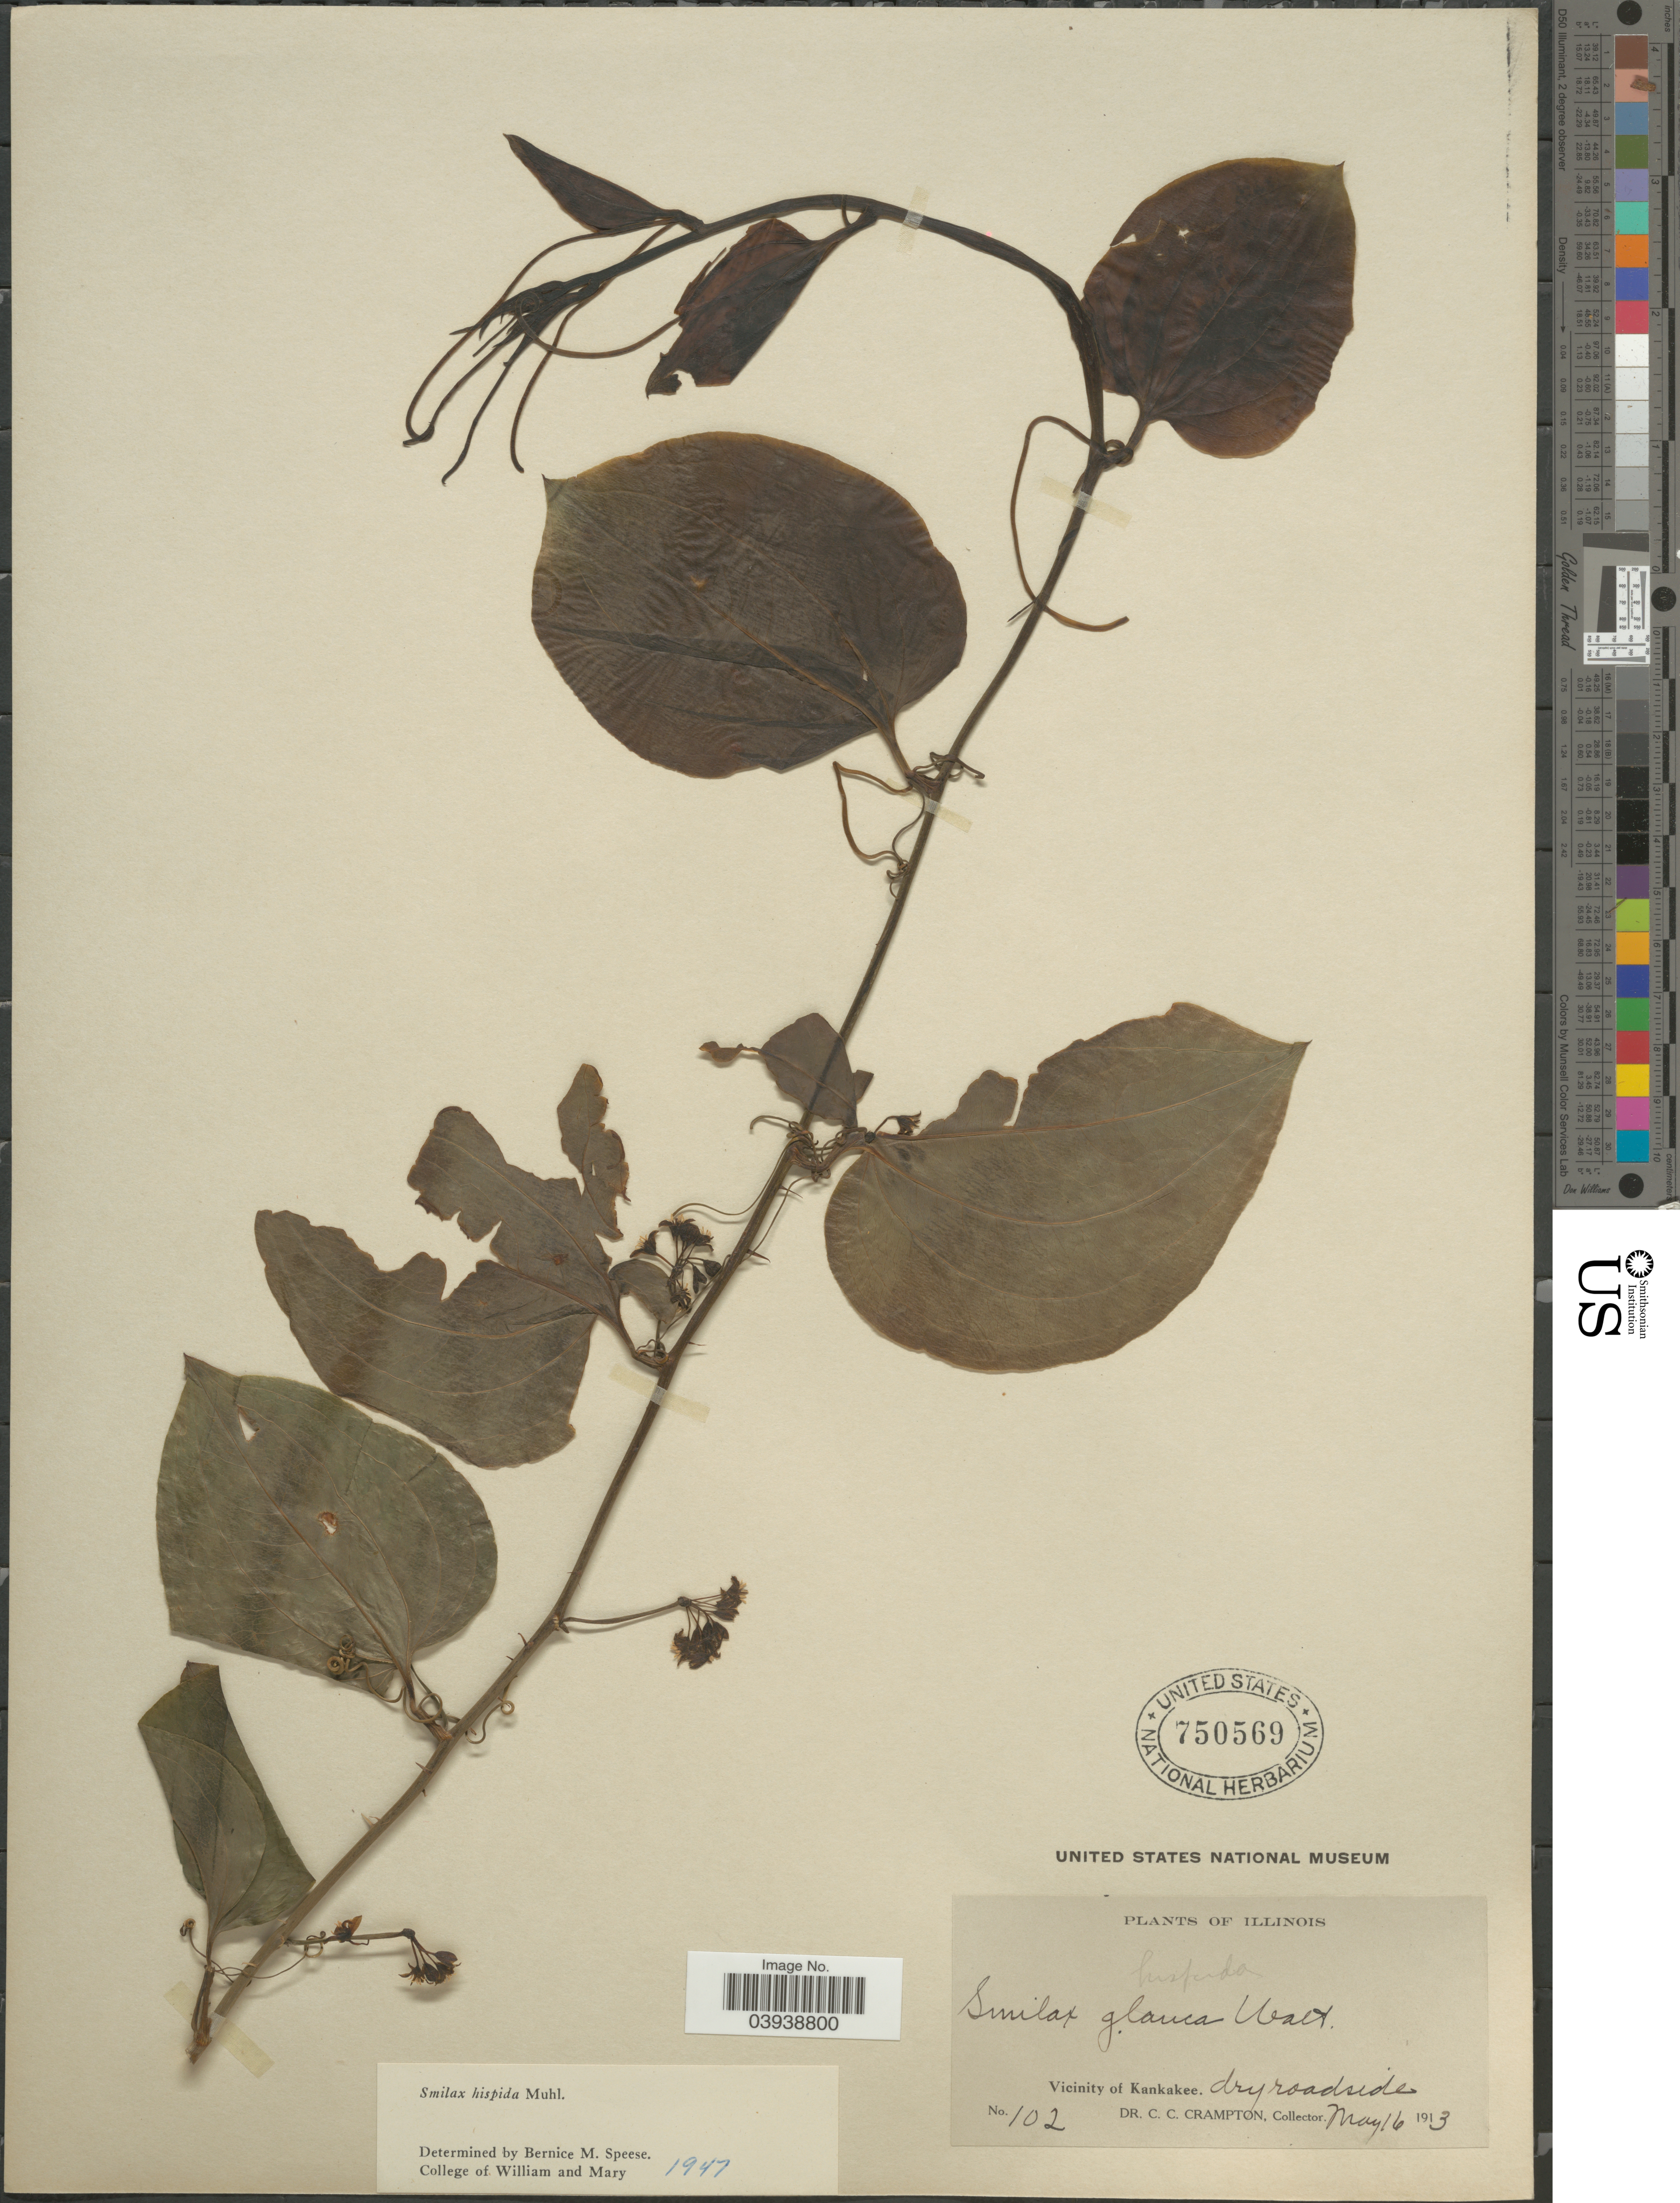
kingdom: Plantae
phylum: Tracheophyta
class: Liliopsida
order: Liliales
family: Smilacaceae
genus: Smilax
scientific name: Smilax hispida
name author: Raf.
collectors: C. Crampton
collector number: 102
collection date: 1913-05-16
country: United States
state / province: Illinois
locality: Vicinity of Kankakee.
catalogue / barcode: US 750569